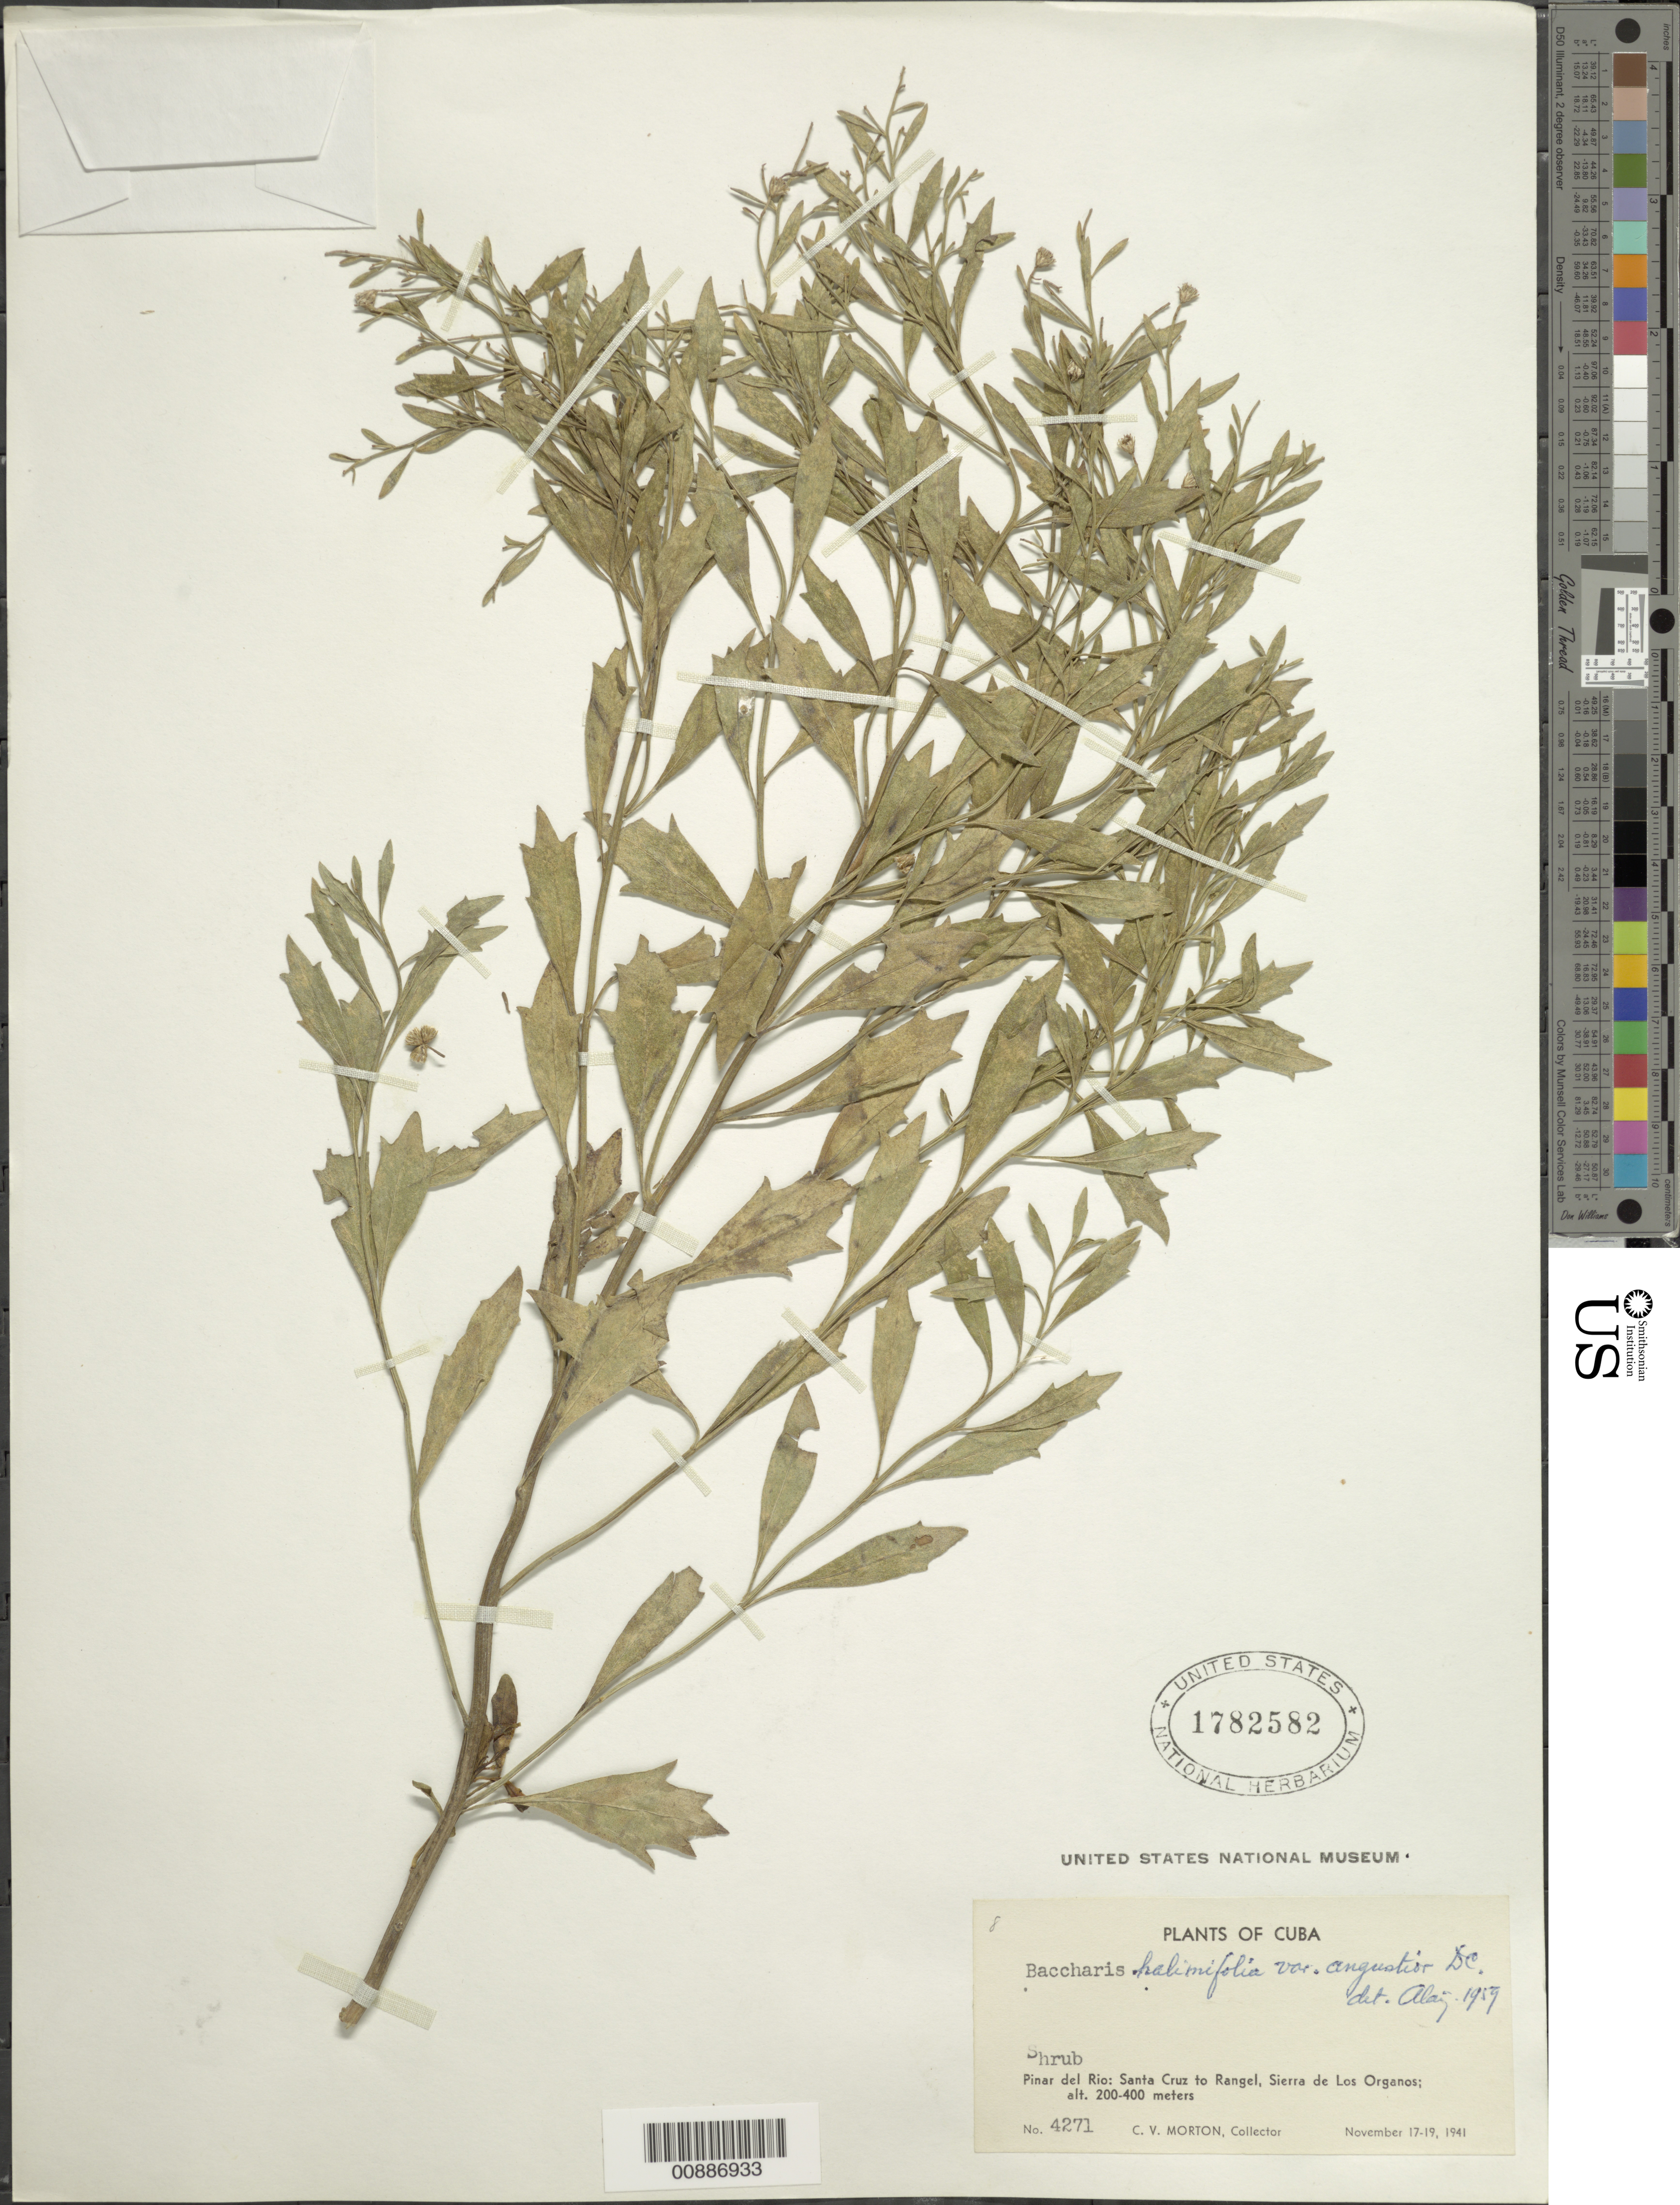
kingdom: Plantae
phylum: Tracheophyta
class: Magnoliopsida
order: Asterales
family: Asteraceae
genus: Baccharis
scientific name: Baccharis halimifolia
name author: L.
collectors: C. V. Morton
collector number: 4271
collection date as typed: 17 Nov 1941 to 19 Nov 1941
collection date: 1941-11-17/1941-11-19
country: Cuba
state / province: Pinar del Río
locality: Santa Cruz to Rangel, Sierra de Los Organos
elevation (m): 200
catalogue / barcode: US 1782582